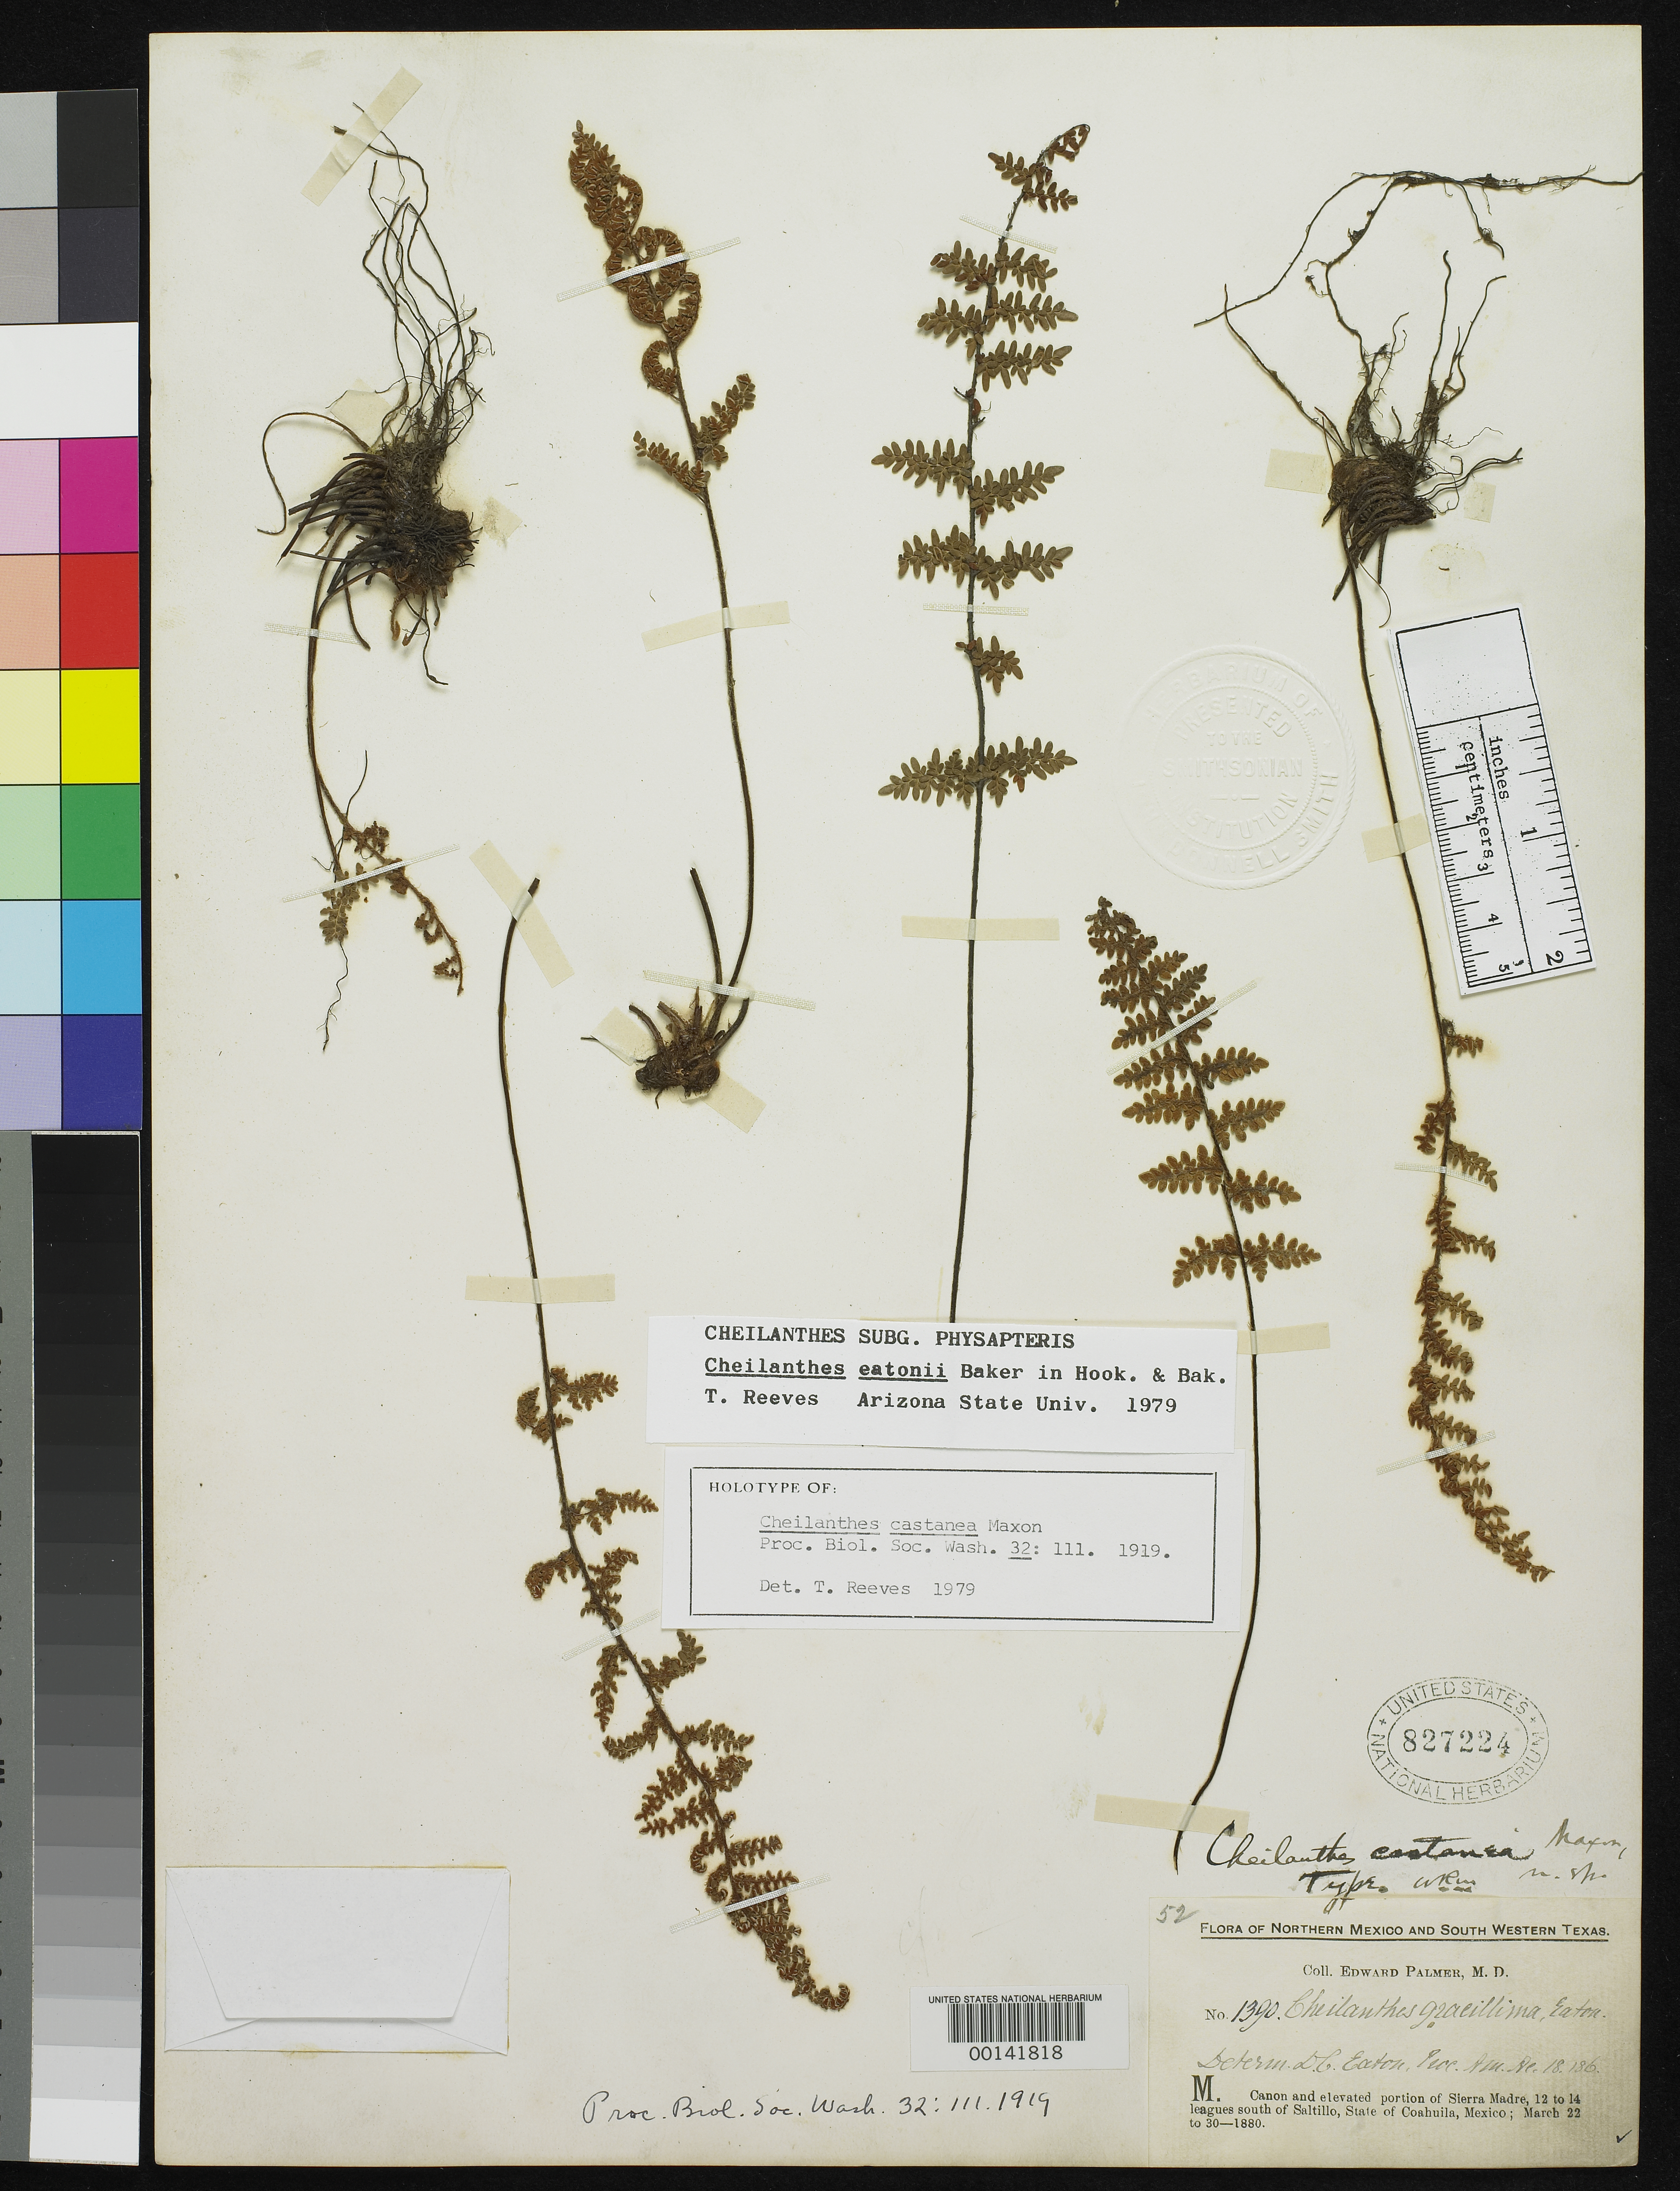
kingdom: Plantae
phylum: Tracheophyta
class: Polypodiopsida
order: Polypodiales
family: Pteridaceae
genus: Cheilanthes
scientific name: Cheilanthes castanea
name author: Maxon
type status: Holotype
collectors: E. Palmer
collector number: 1390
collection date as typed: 1880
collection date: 1880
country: Mexico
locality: E of Monserrat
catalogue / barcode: US 827224